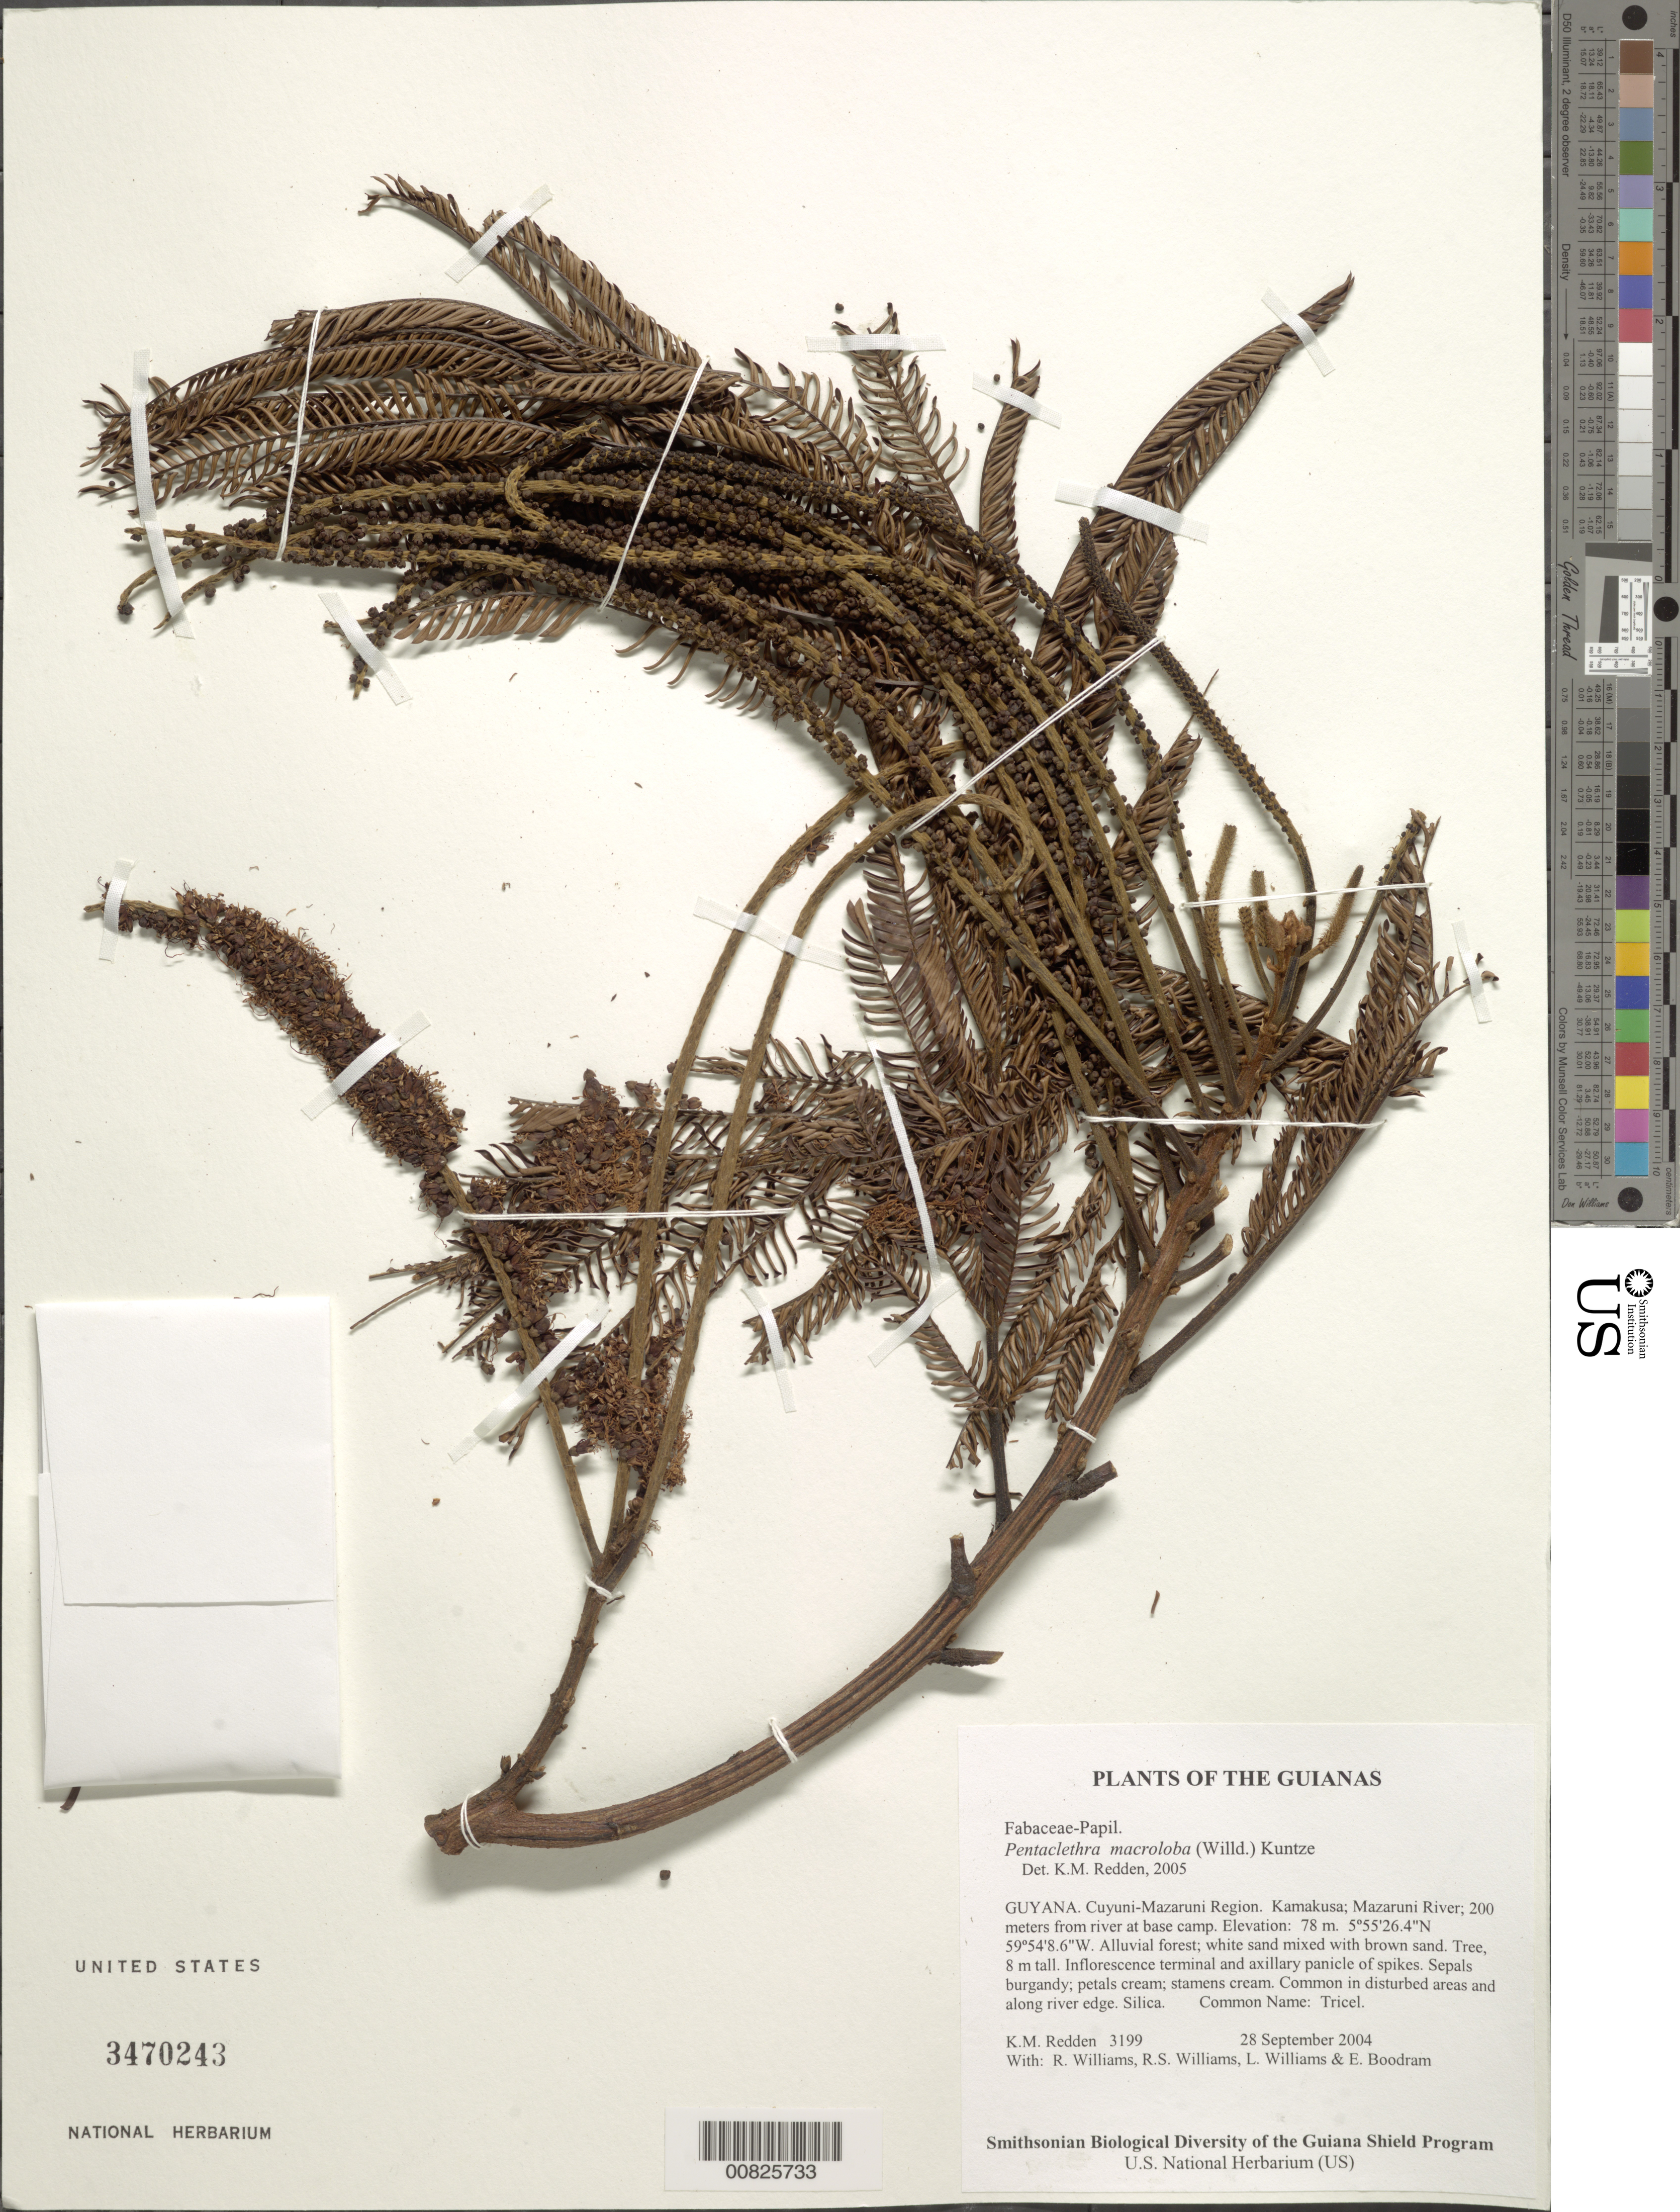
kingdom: Plantae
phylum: Tracheophyta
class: Magnoliopsida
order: Fabales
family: Fabaceae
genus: Pentaclethra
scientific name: Pentaclethra macroloba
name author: (Willd.) Kuntze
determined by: Redden, K. M.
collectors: K. M. Redden, R. Williams, R. S. Williams, L. Williams & E. Boodram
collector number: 3199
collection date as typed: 28 September 2004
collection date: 2004-09-28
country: Guyana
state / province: Cuyuni-Mazaruni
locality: Kamakusa; Mazaruni River; 200 meters from river at base camp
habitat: Alluvial forest; white sand mixed with brown sand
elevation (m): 78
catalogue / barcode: US 3470243